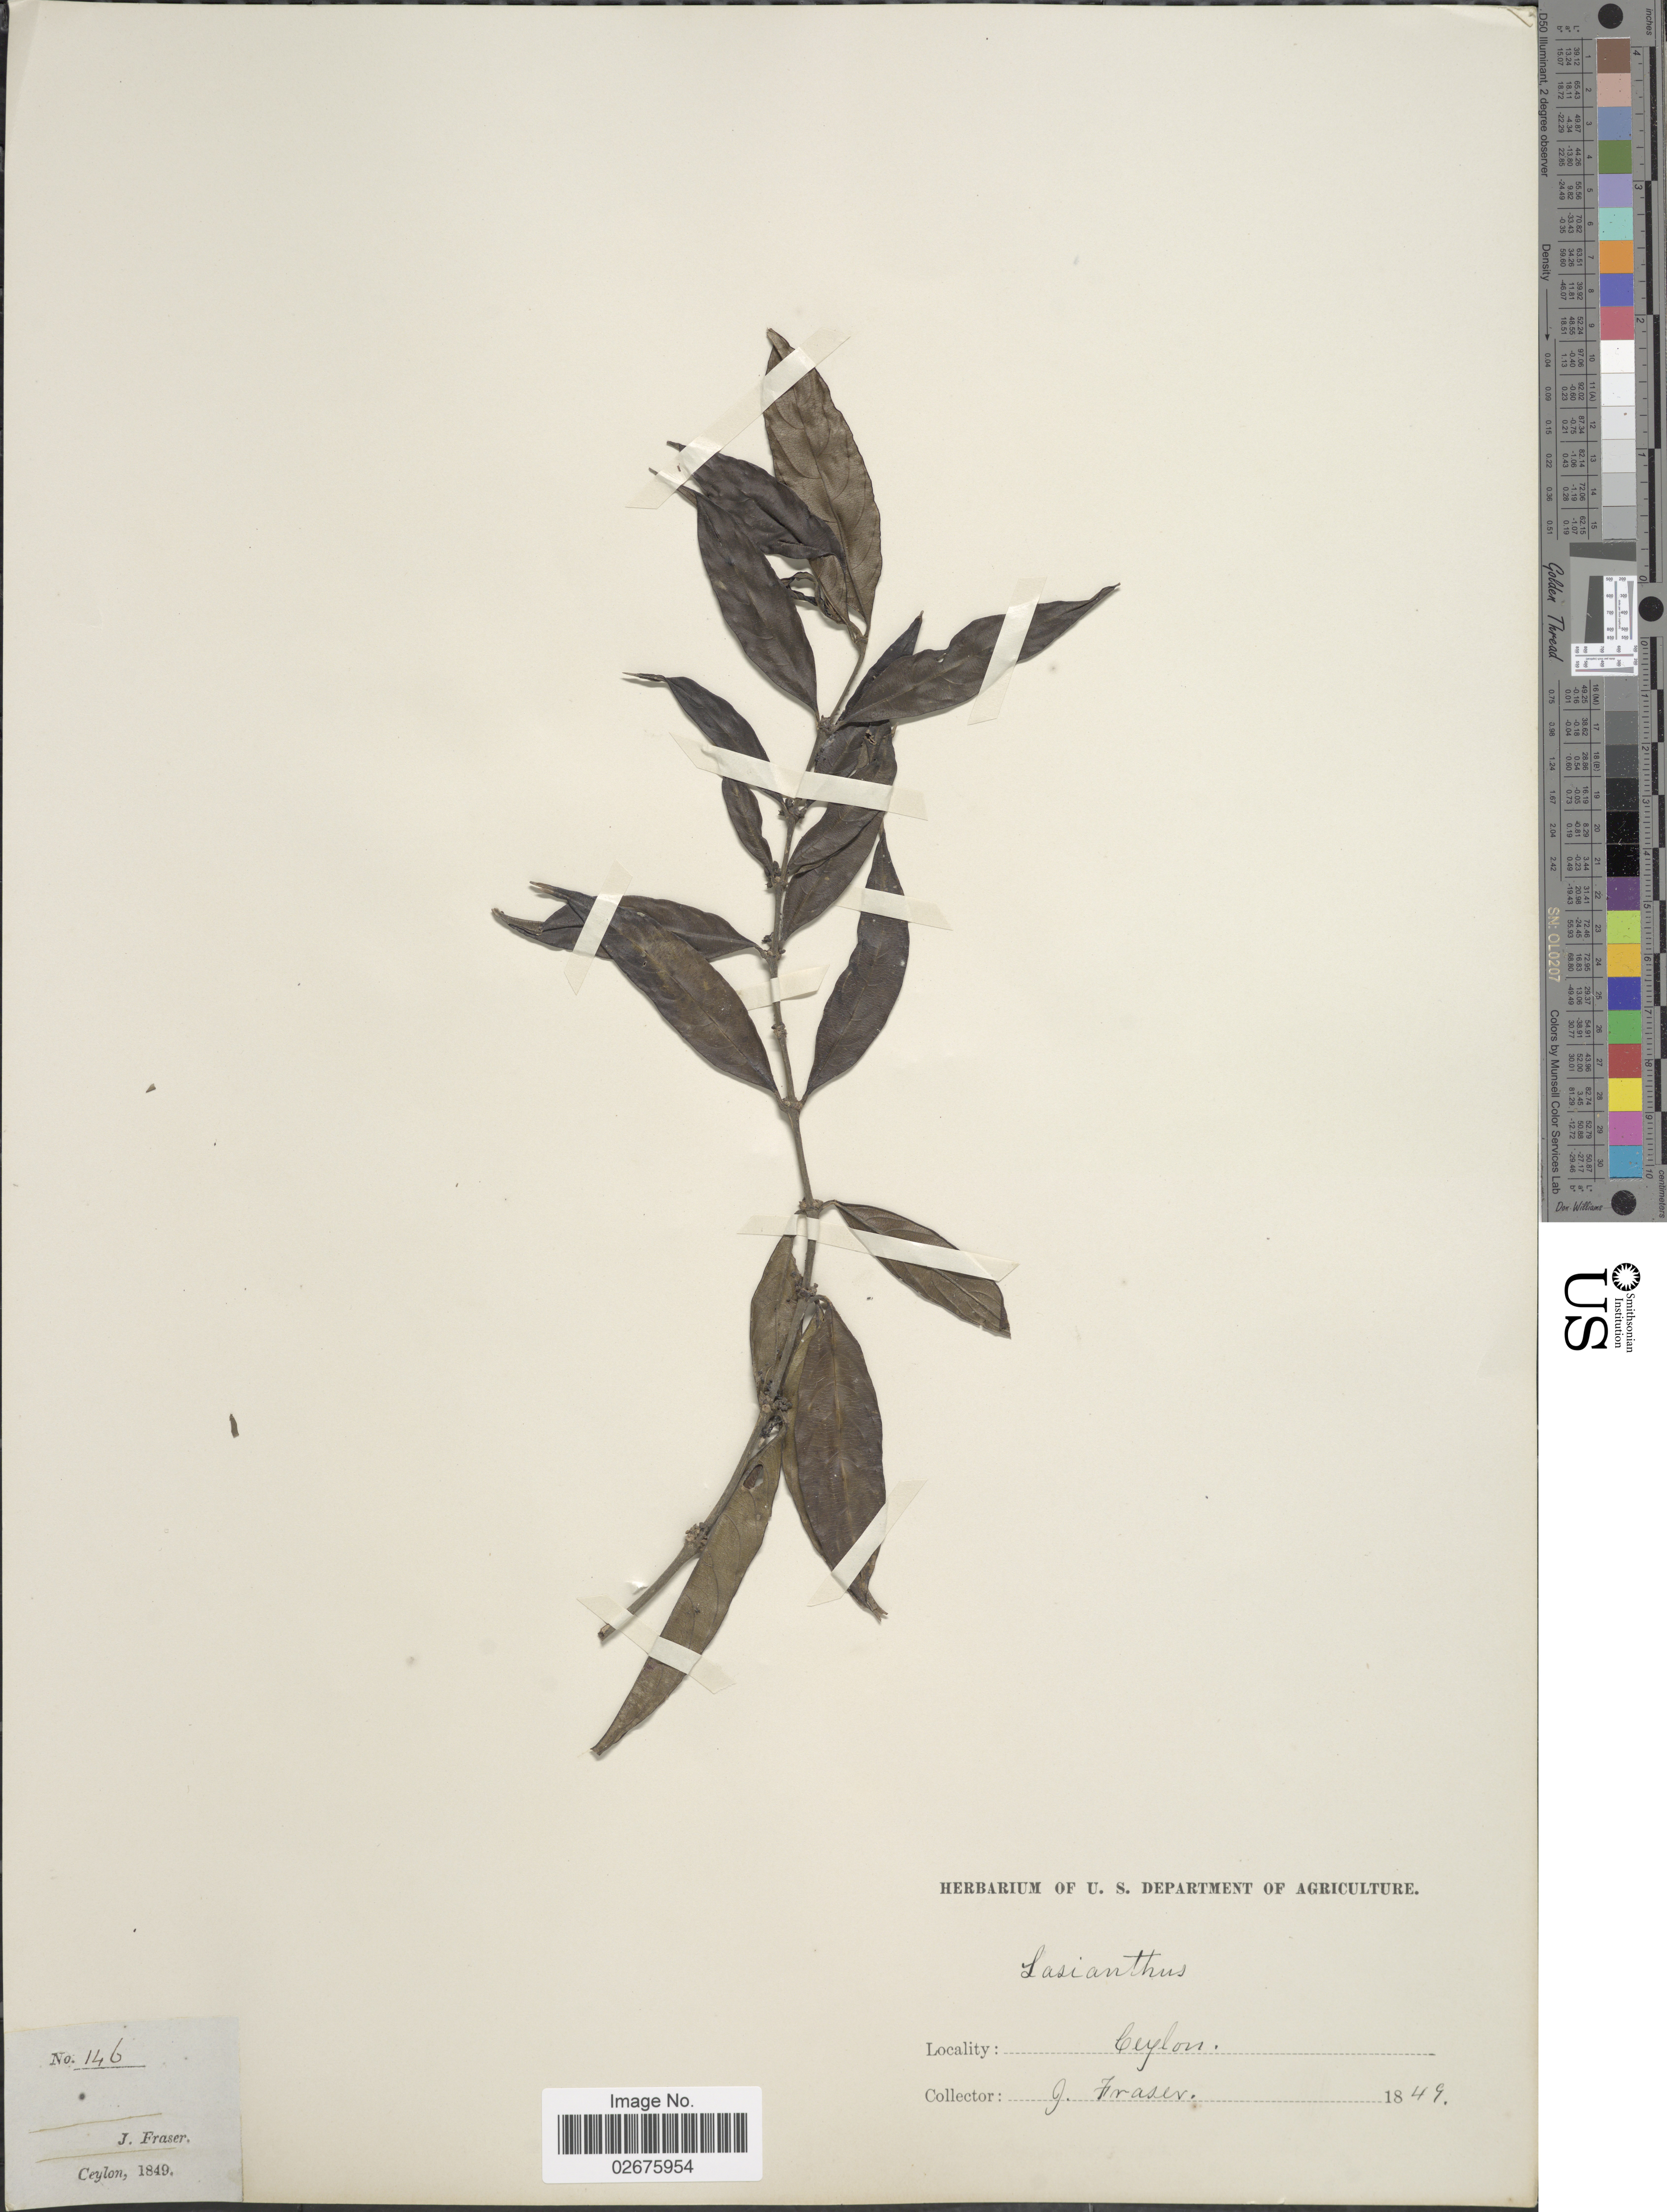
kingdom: Plantae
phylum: Tracheophyta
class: Magnoliopsida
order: Gentianales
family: Rubiaceae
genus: Lasianthus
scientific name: Lasianthus sp.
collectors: G. Fraser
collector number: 146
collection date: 1849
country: Sri Lanka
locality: Ceylon